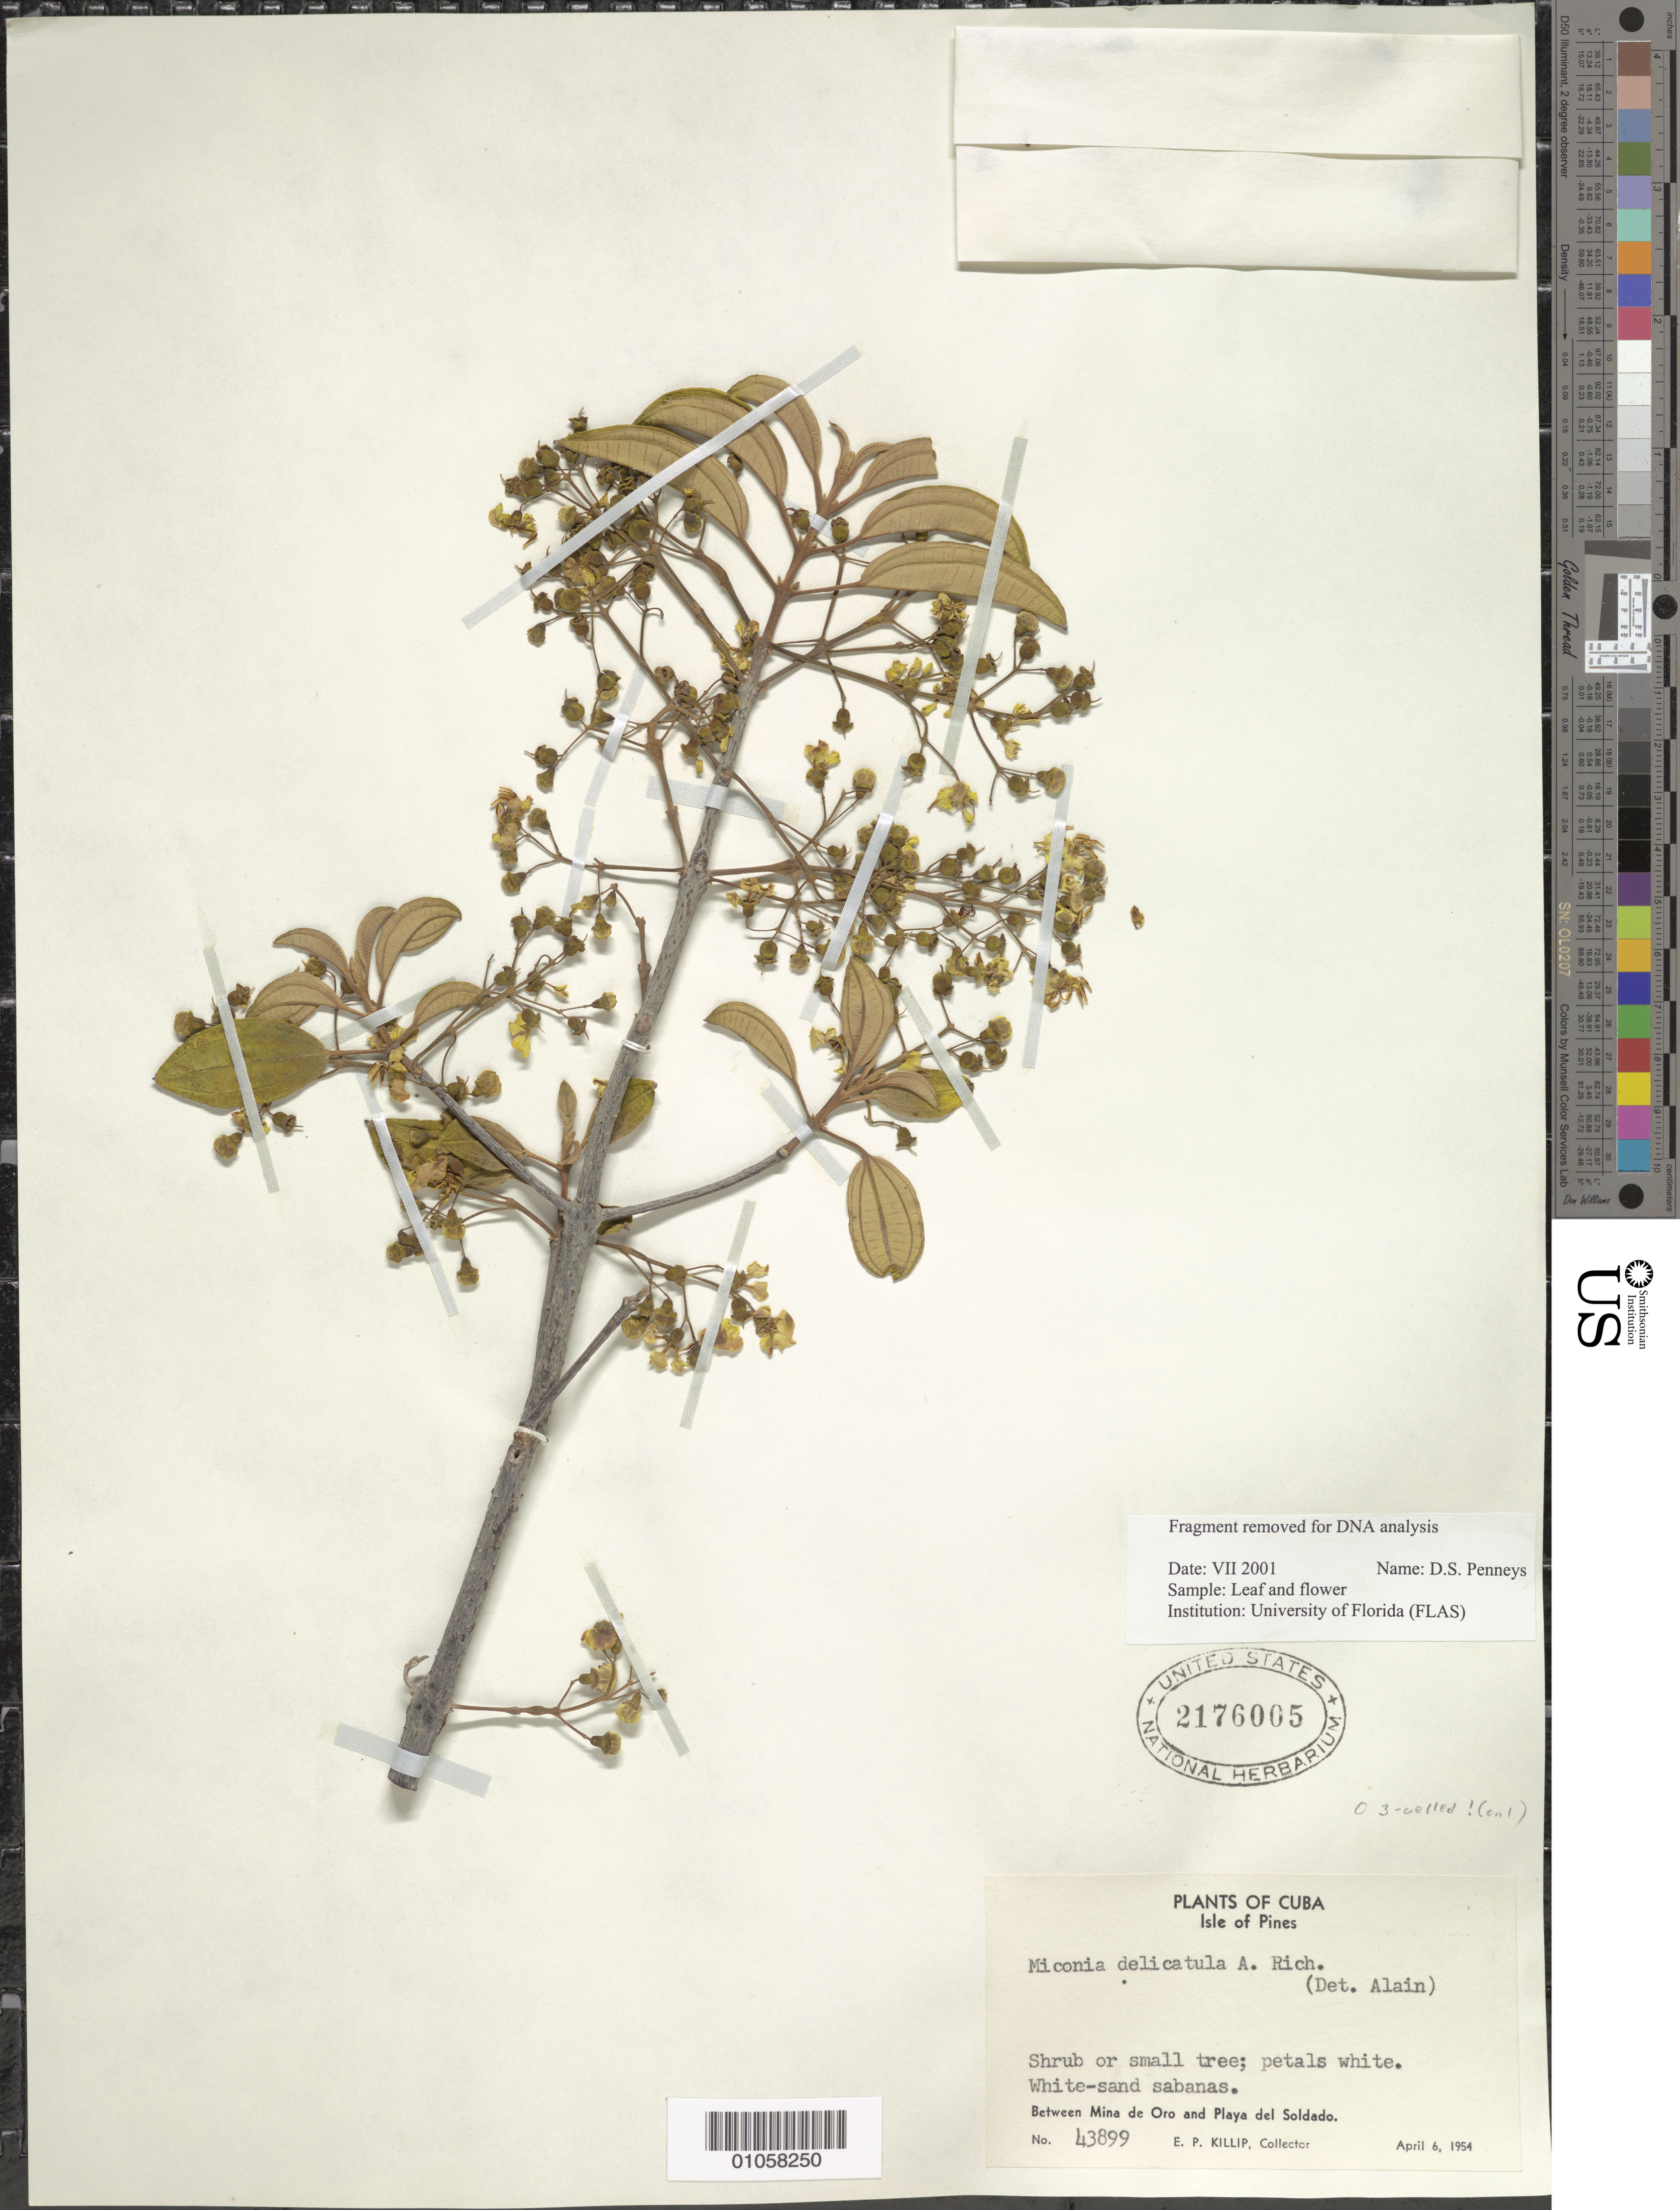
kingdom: Plantae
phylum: Tracheophyta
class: Magnoliopsida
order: Myrtales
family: Melastomataceae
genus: Miconia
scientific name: Miconia delicatula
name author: A. Rich.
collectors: E. P. Killip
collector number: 43899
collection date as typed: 06 Apr 1954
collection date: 1954-04-06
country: Cuba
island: Isla de la Juventud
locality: Isle of Pines, between Mina de Oro and Playa del Soldado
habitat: white-sand savannas.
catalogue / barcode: US 2176005